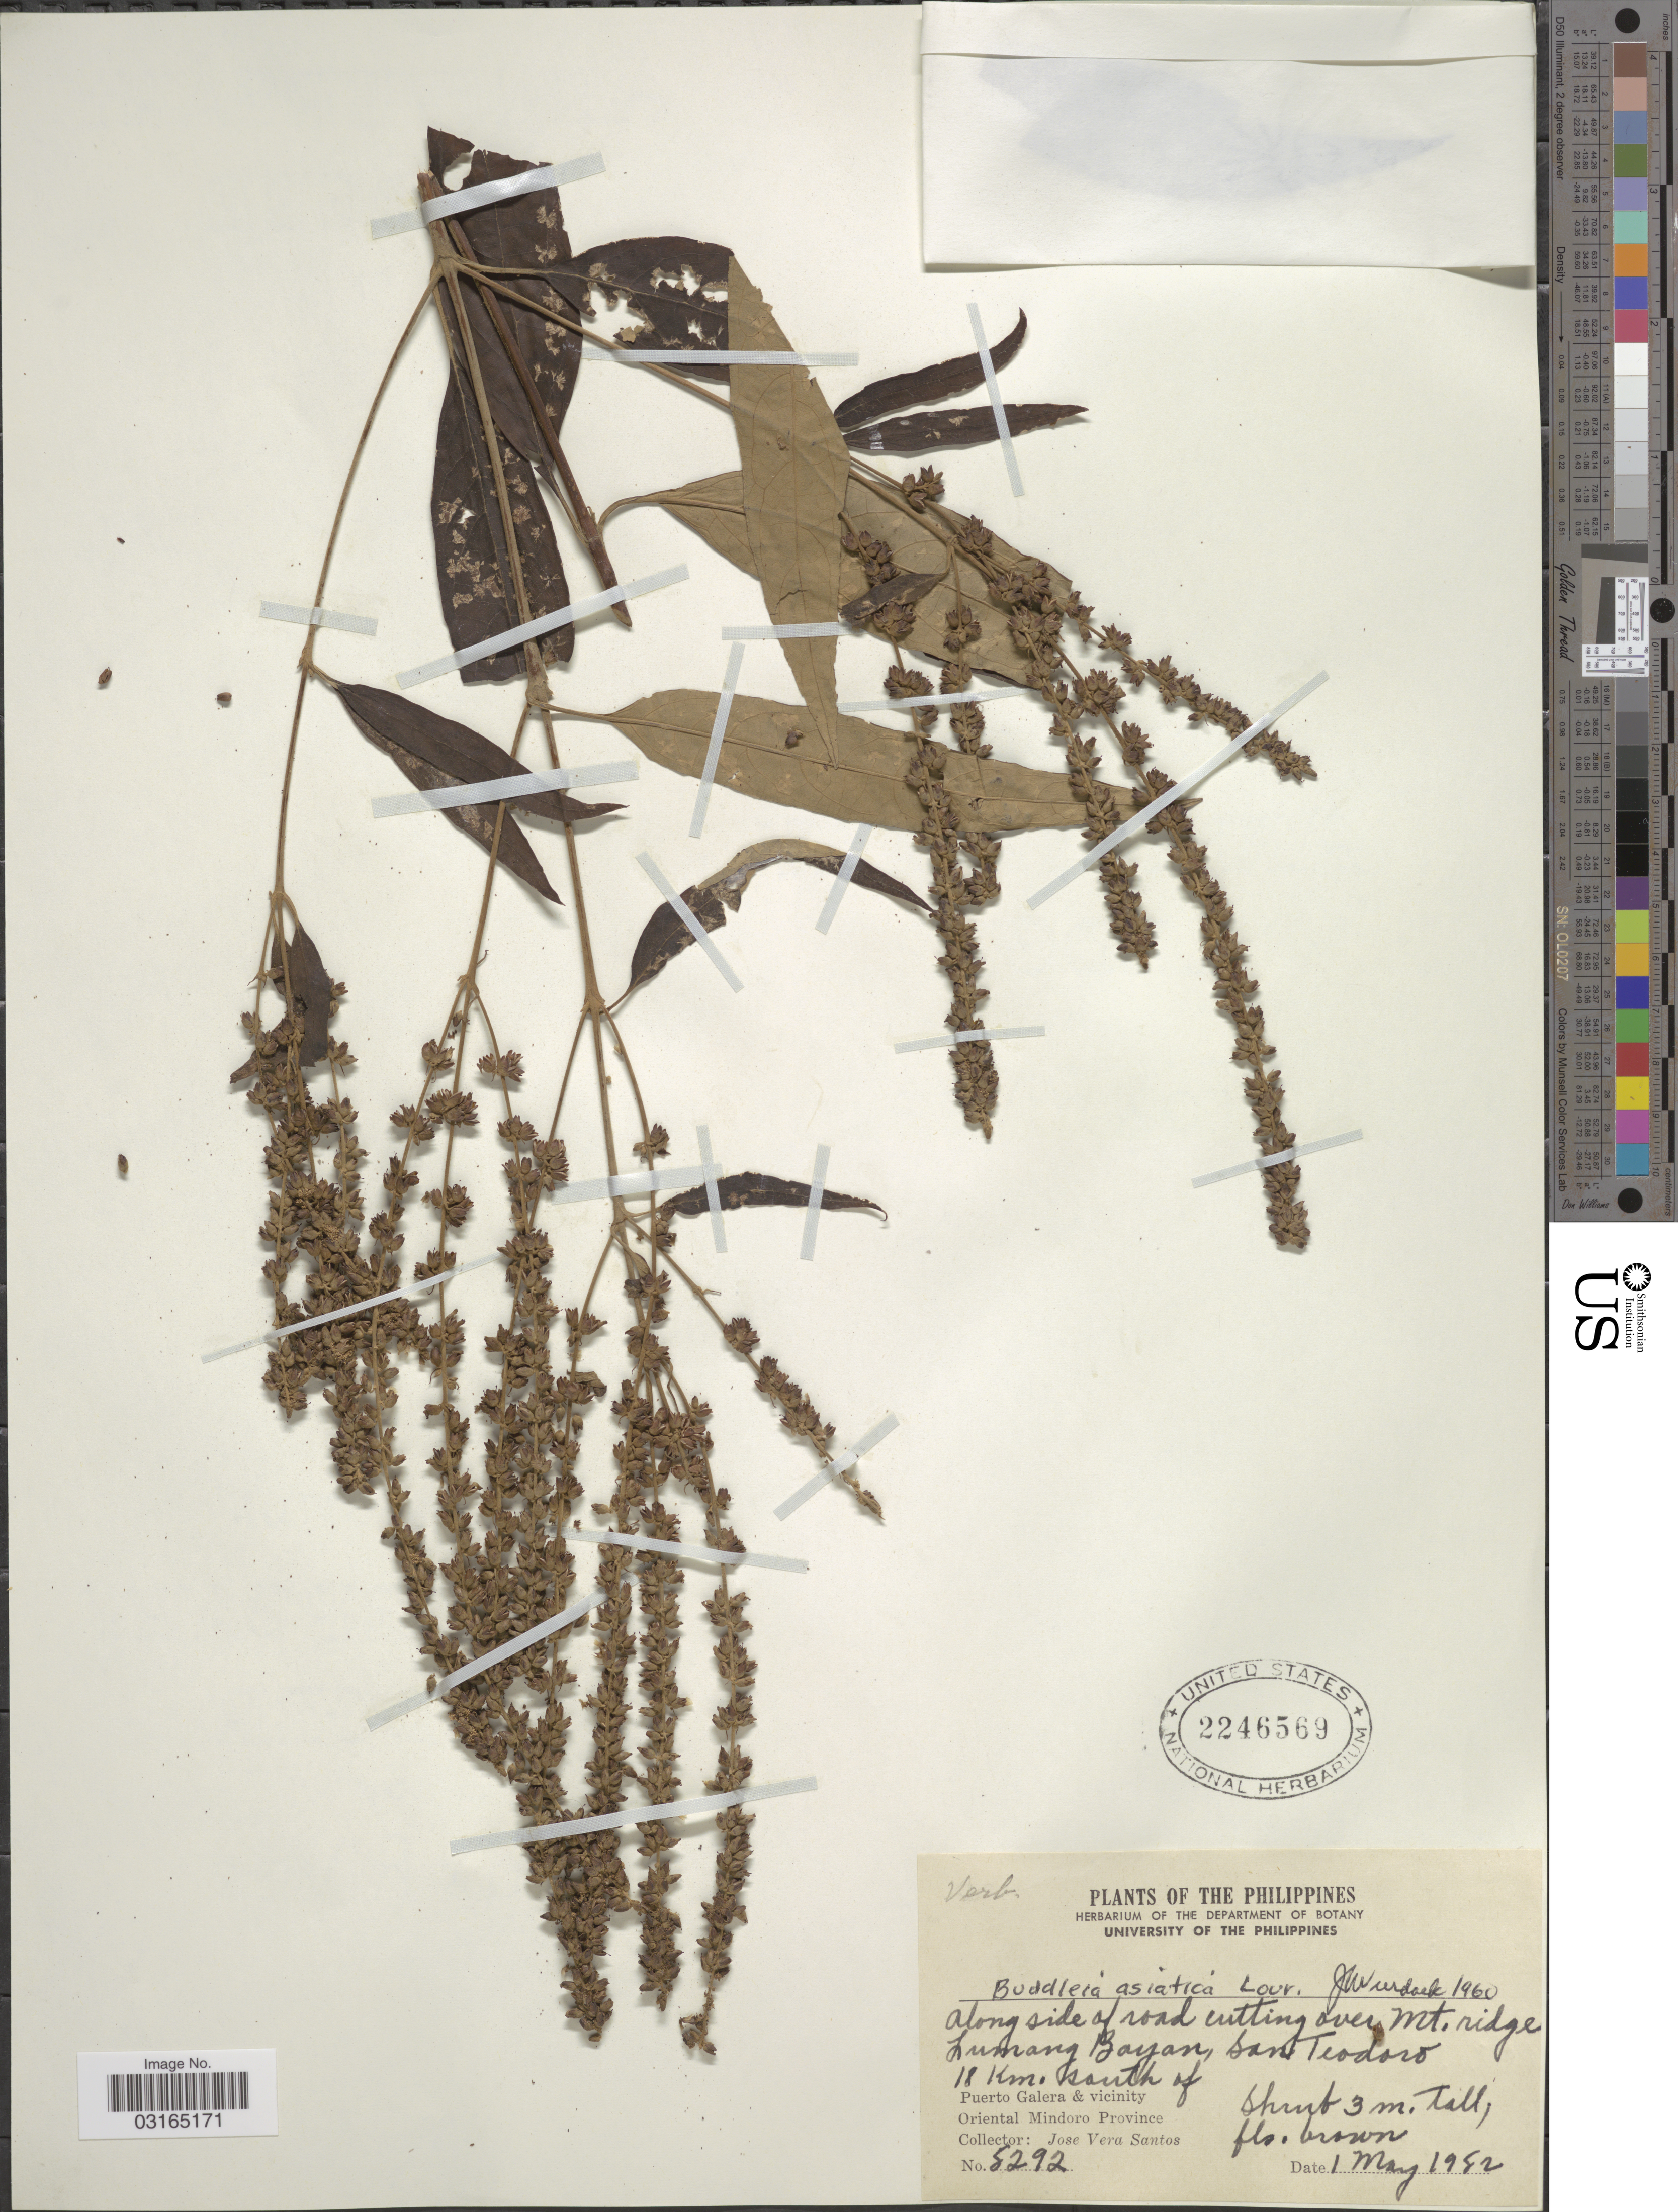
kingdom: Plantae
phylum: Tracheophyta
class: Magnoliopsida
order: Lamiales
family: Scrophulariaceae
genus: Buddleja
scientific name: Buddleja asiatica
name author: Lour.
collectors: J. Santos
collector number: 8292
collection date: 1982-05-01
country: Philippines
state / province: Mimaropa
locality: Puerto Galera & vicinity. Oriental Mindoro Province. Over Mt. ridge Lumang Bayan, San Teodoro.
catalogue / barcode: US 2246569